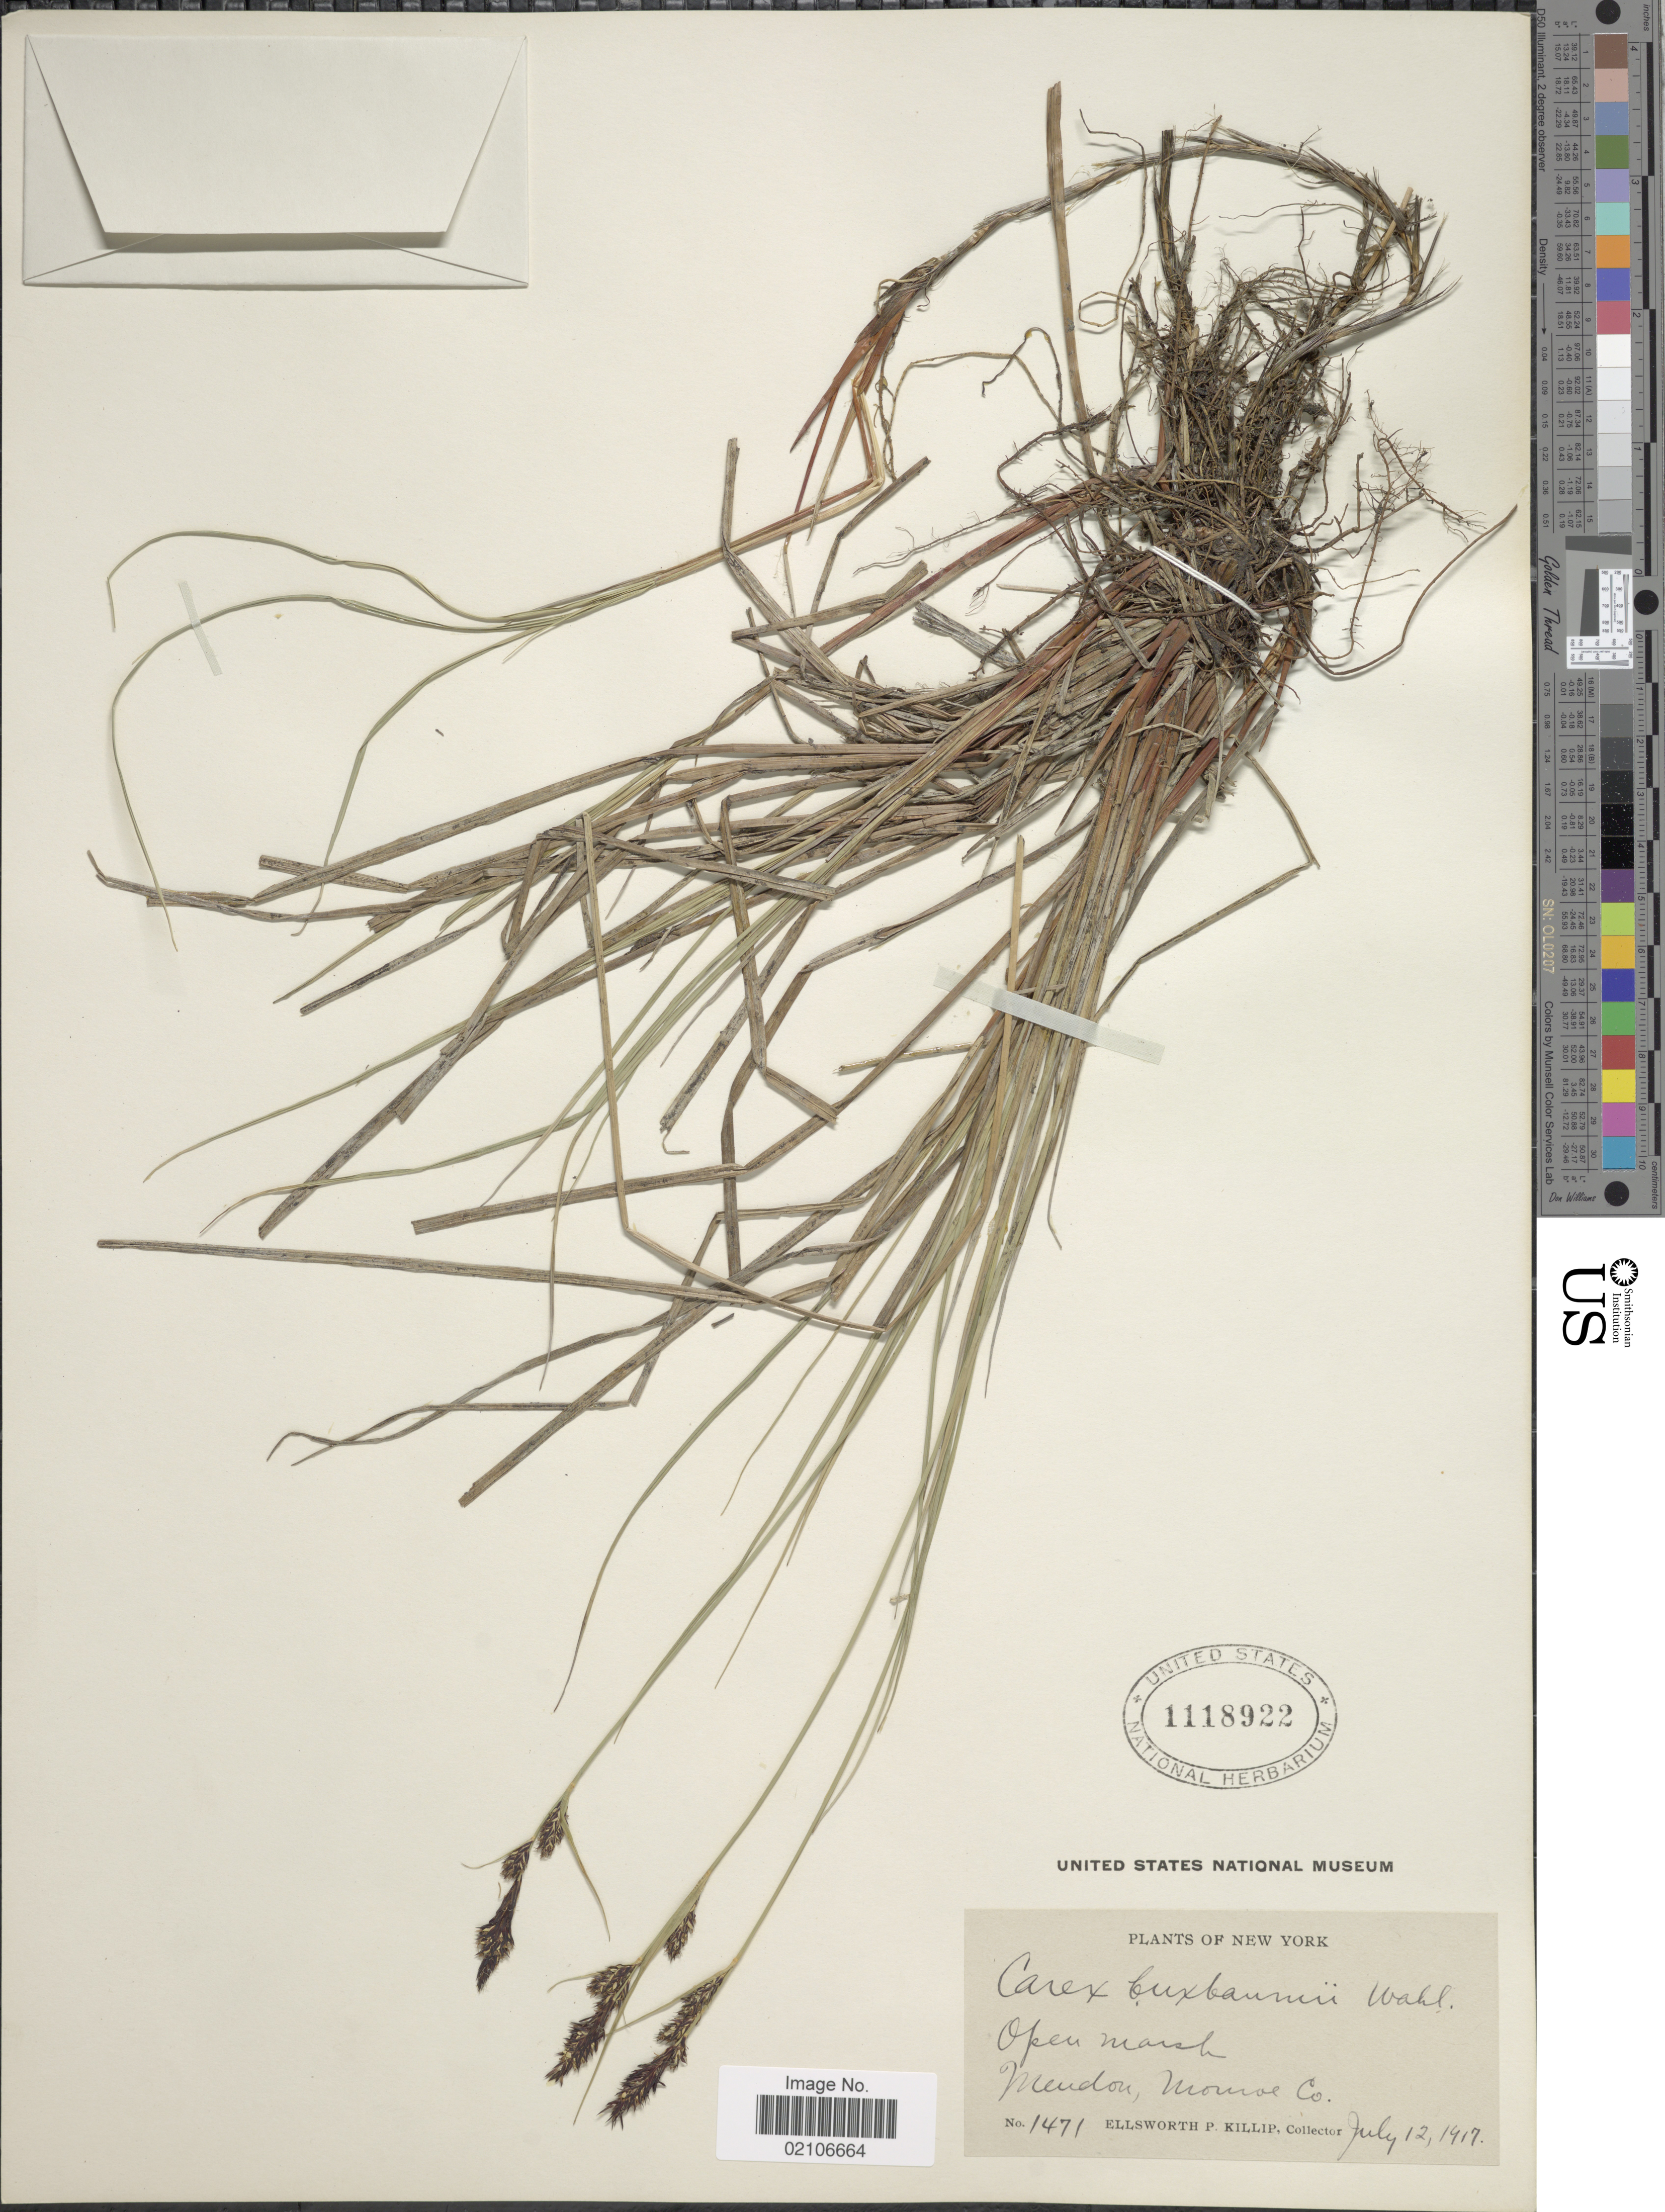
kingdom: Plantae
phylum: Tracheophyta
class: Liliopsida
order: Poales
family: Cyperaceae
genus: Carex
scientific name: Carex buxbaumii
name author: Wahlenb.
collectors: E. P. Killip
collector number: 1471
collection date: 1917-07-12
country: United States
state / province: New York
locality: Open marsh, Meadow, Monroe Co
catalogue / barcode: US 1118922